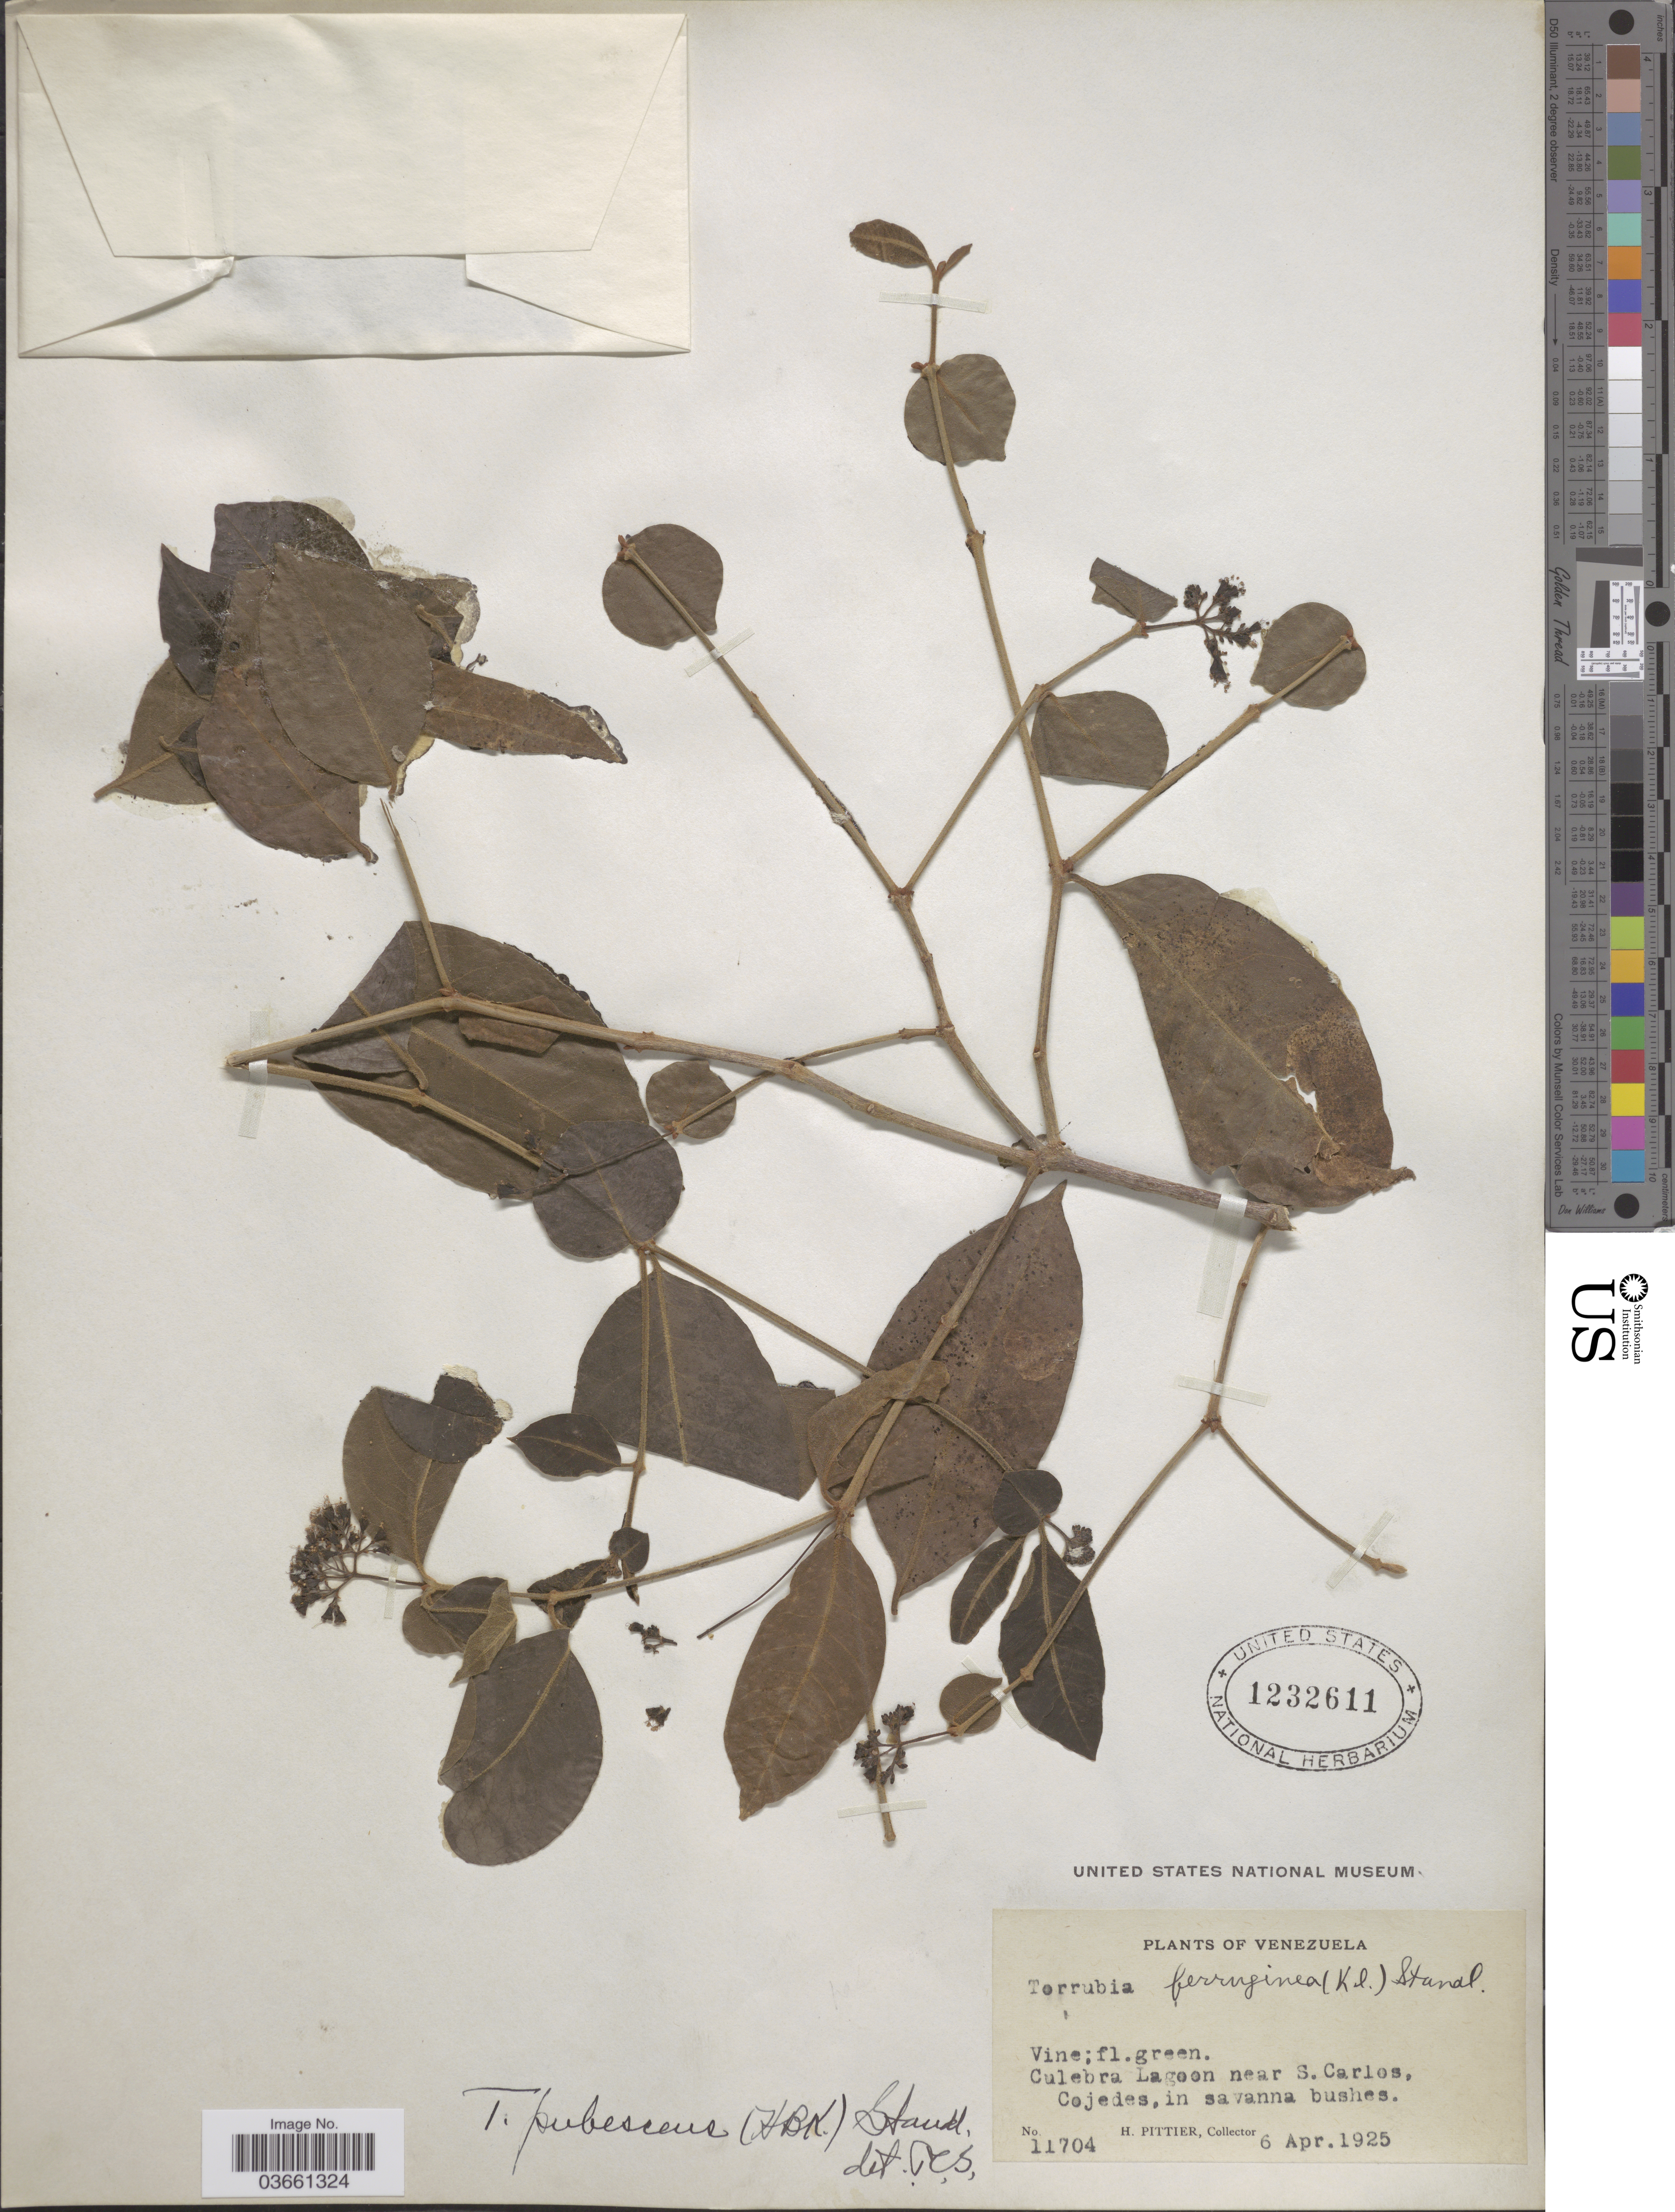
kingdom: Plantae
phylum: Tracheophyta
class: Magnoliopsida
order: Caryophyllales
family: Nyctaginaceae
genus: Guapira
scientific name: Guapira pubescens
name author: (Kunth) Lundell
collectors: H. F. Pittier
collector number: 11704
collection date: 1925-04-06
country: Venezuela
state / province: Cojedes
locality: Culebra Lagoon near S. Carlos. Cojedes.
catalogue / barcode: US 1232611